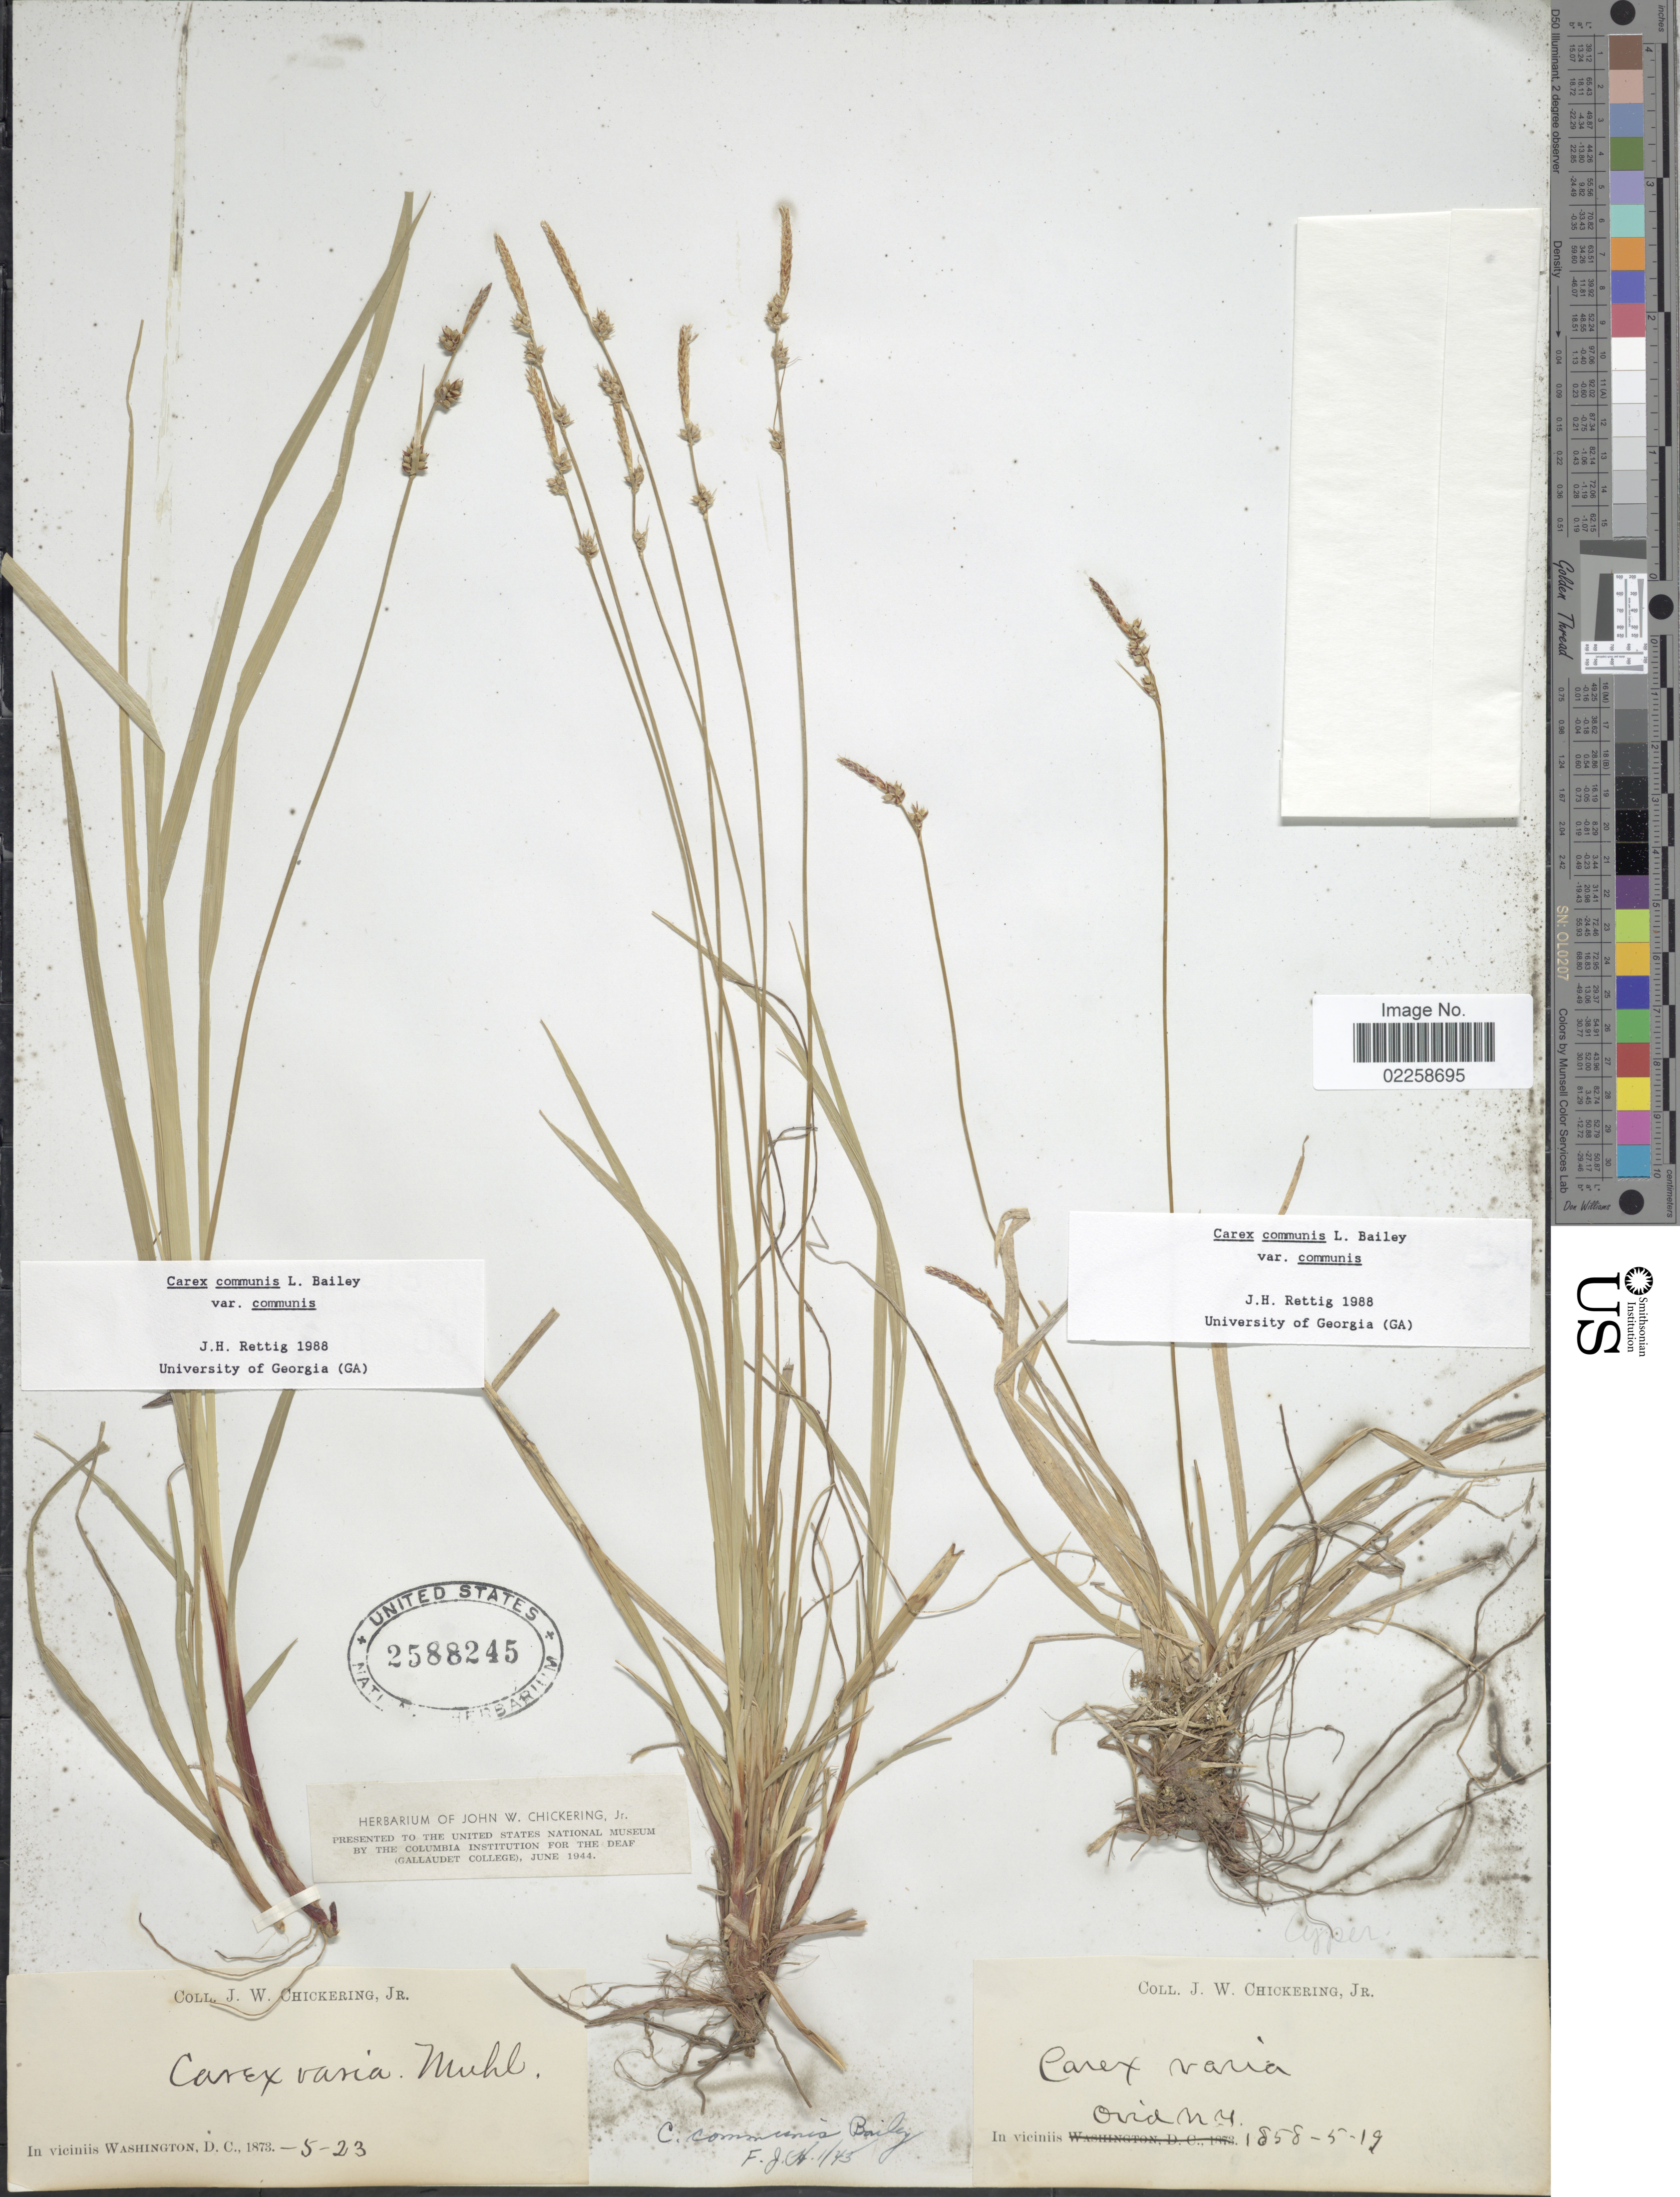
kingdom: Plantae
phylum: Tracheophyta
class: Liliopsida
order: Poales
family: Cyperaceae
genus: Carex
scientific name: Carex communis var. communis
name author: L.H. Bailey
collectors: J. W. Chickering Jr.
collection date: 1873-05-23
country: United States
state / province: District of Columbia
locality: In viciniis Washington, D. C.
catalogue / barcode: US 2588245